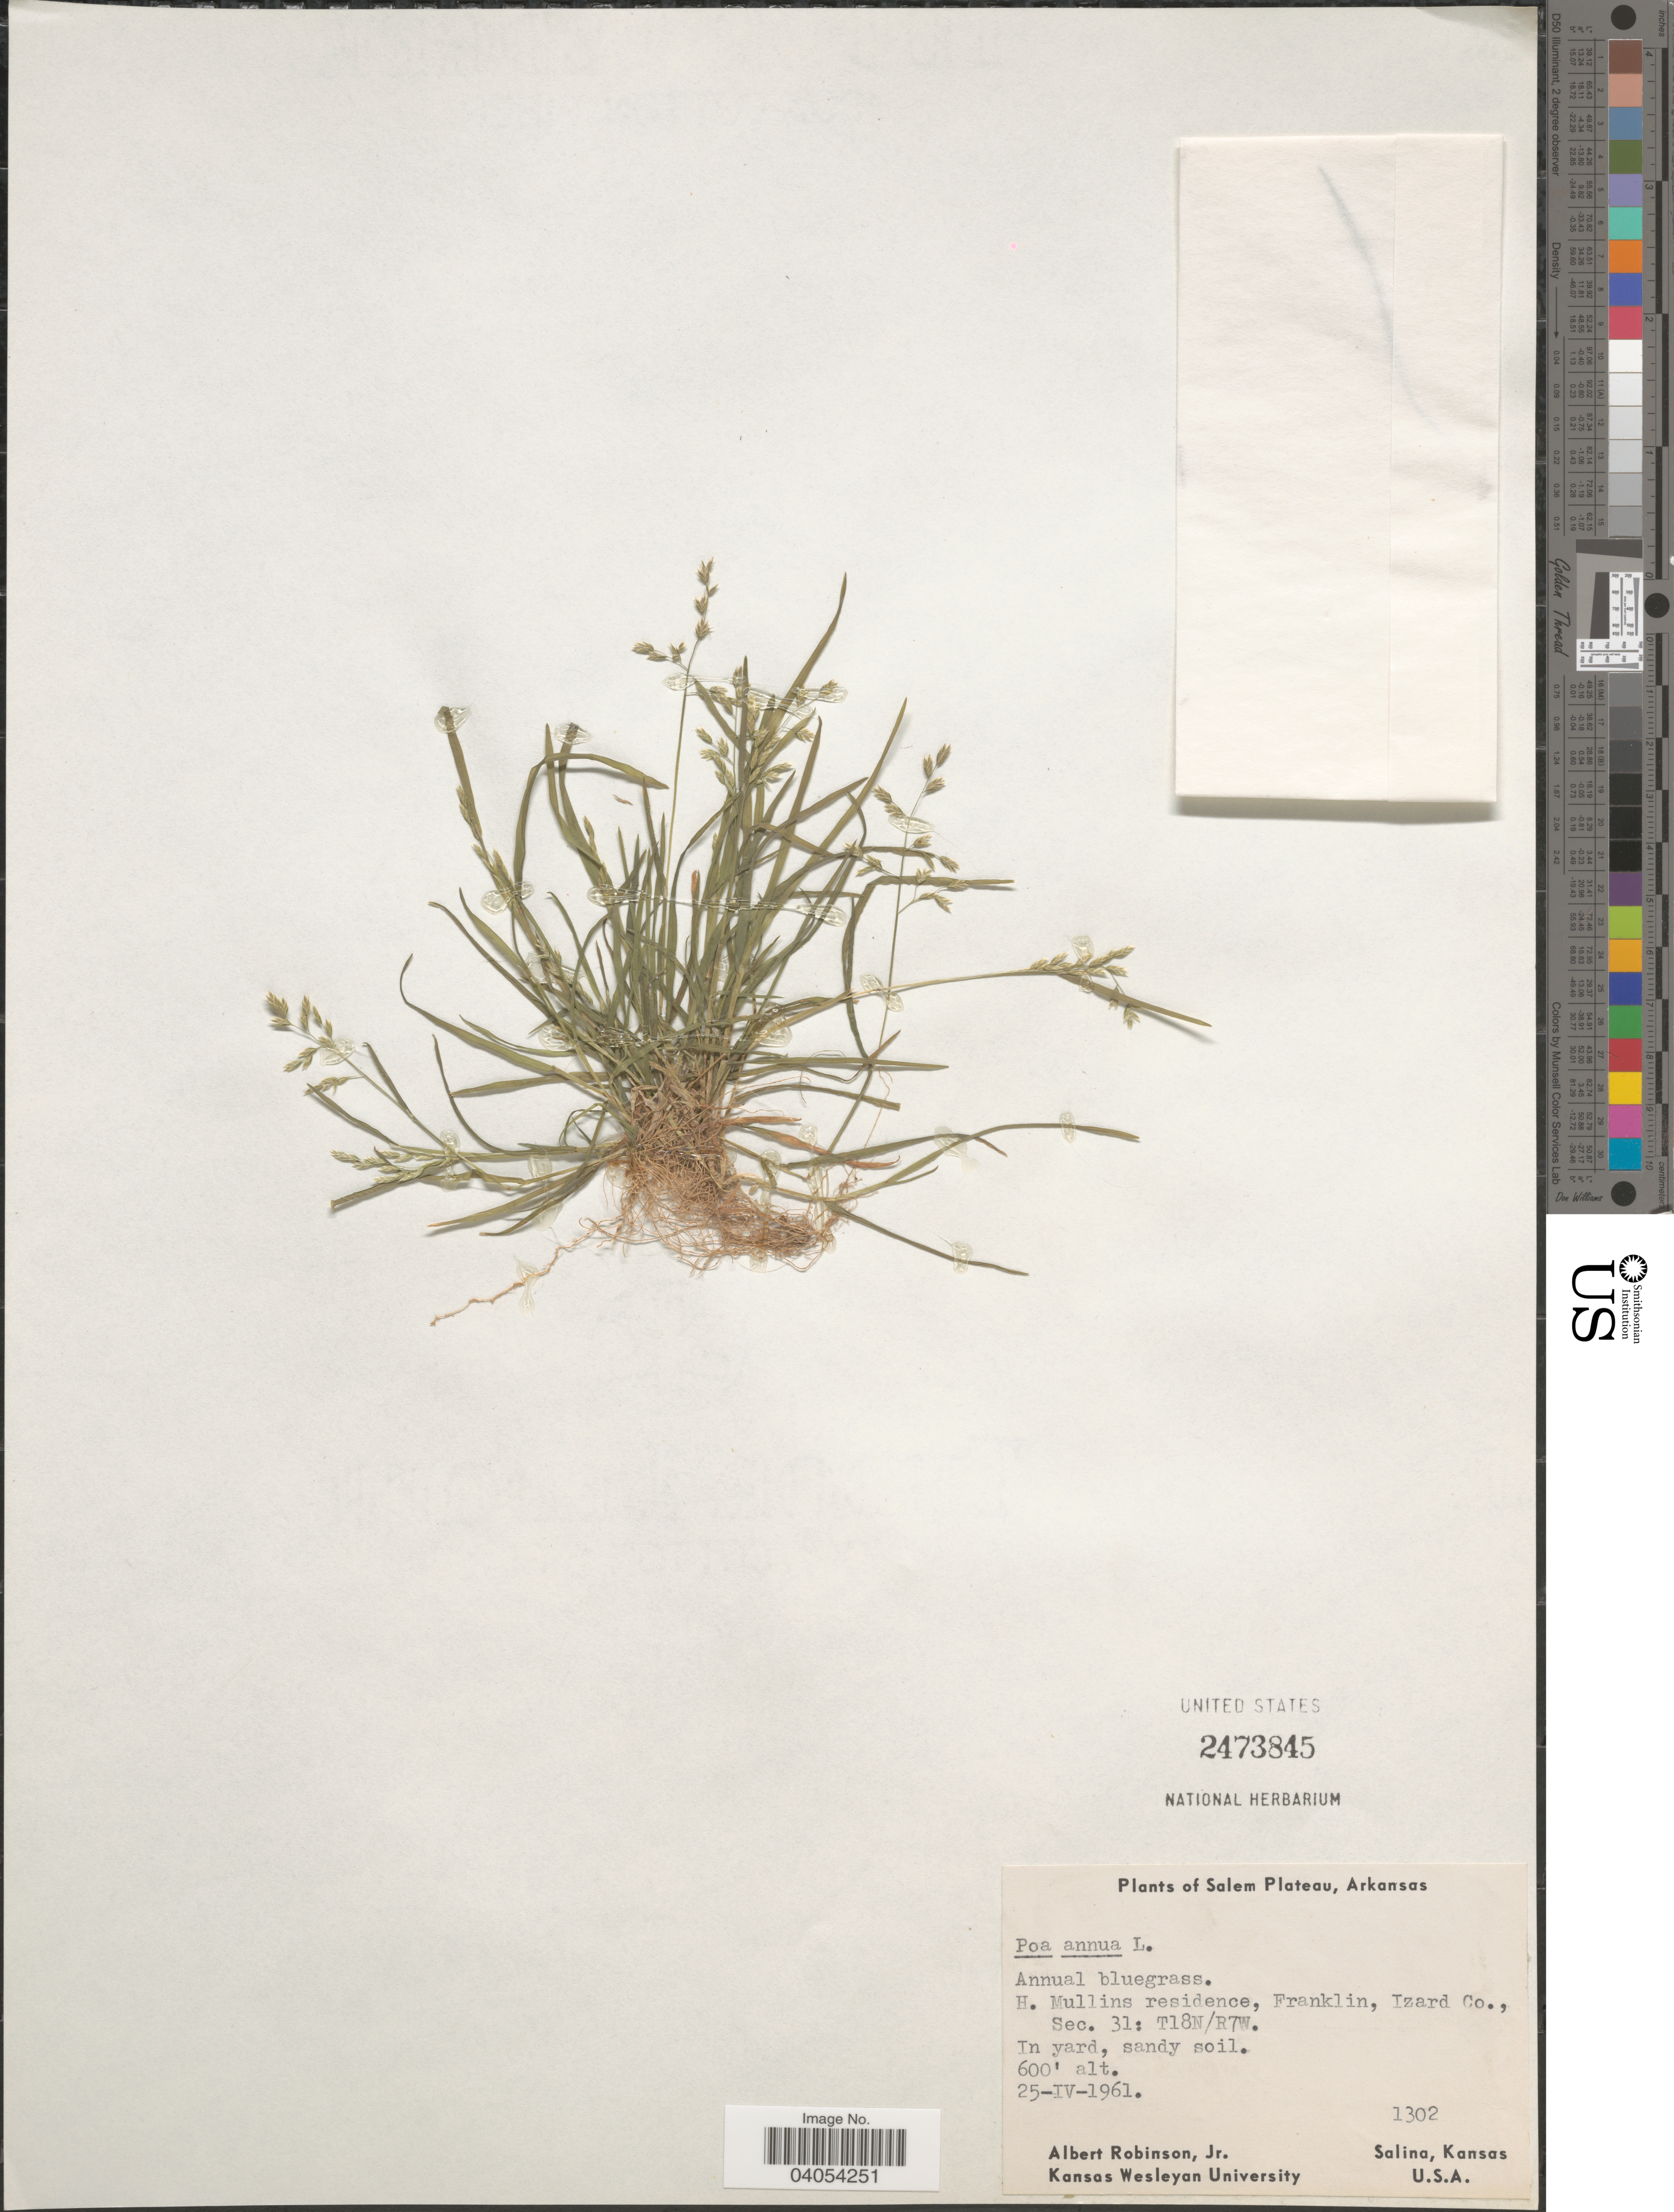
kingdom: Plantae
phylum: Tracheophyta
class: Liliopsida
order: Poales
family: Poaceae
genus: Poa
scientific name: Poa annua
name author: L.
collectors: A. Robinson Jr.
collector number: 1302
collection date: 1961-04-25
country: United States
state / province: Arkansas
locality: Salem Plateau. H. Mullins residence, Franklin, Izard Co., Sec. 31: T18N/R7W.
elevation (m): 183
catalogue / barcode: US 2473845